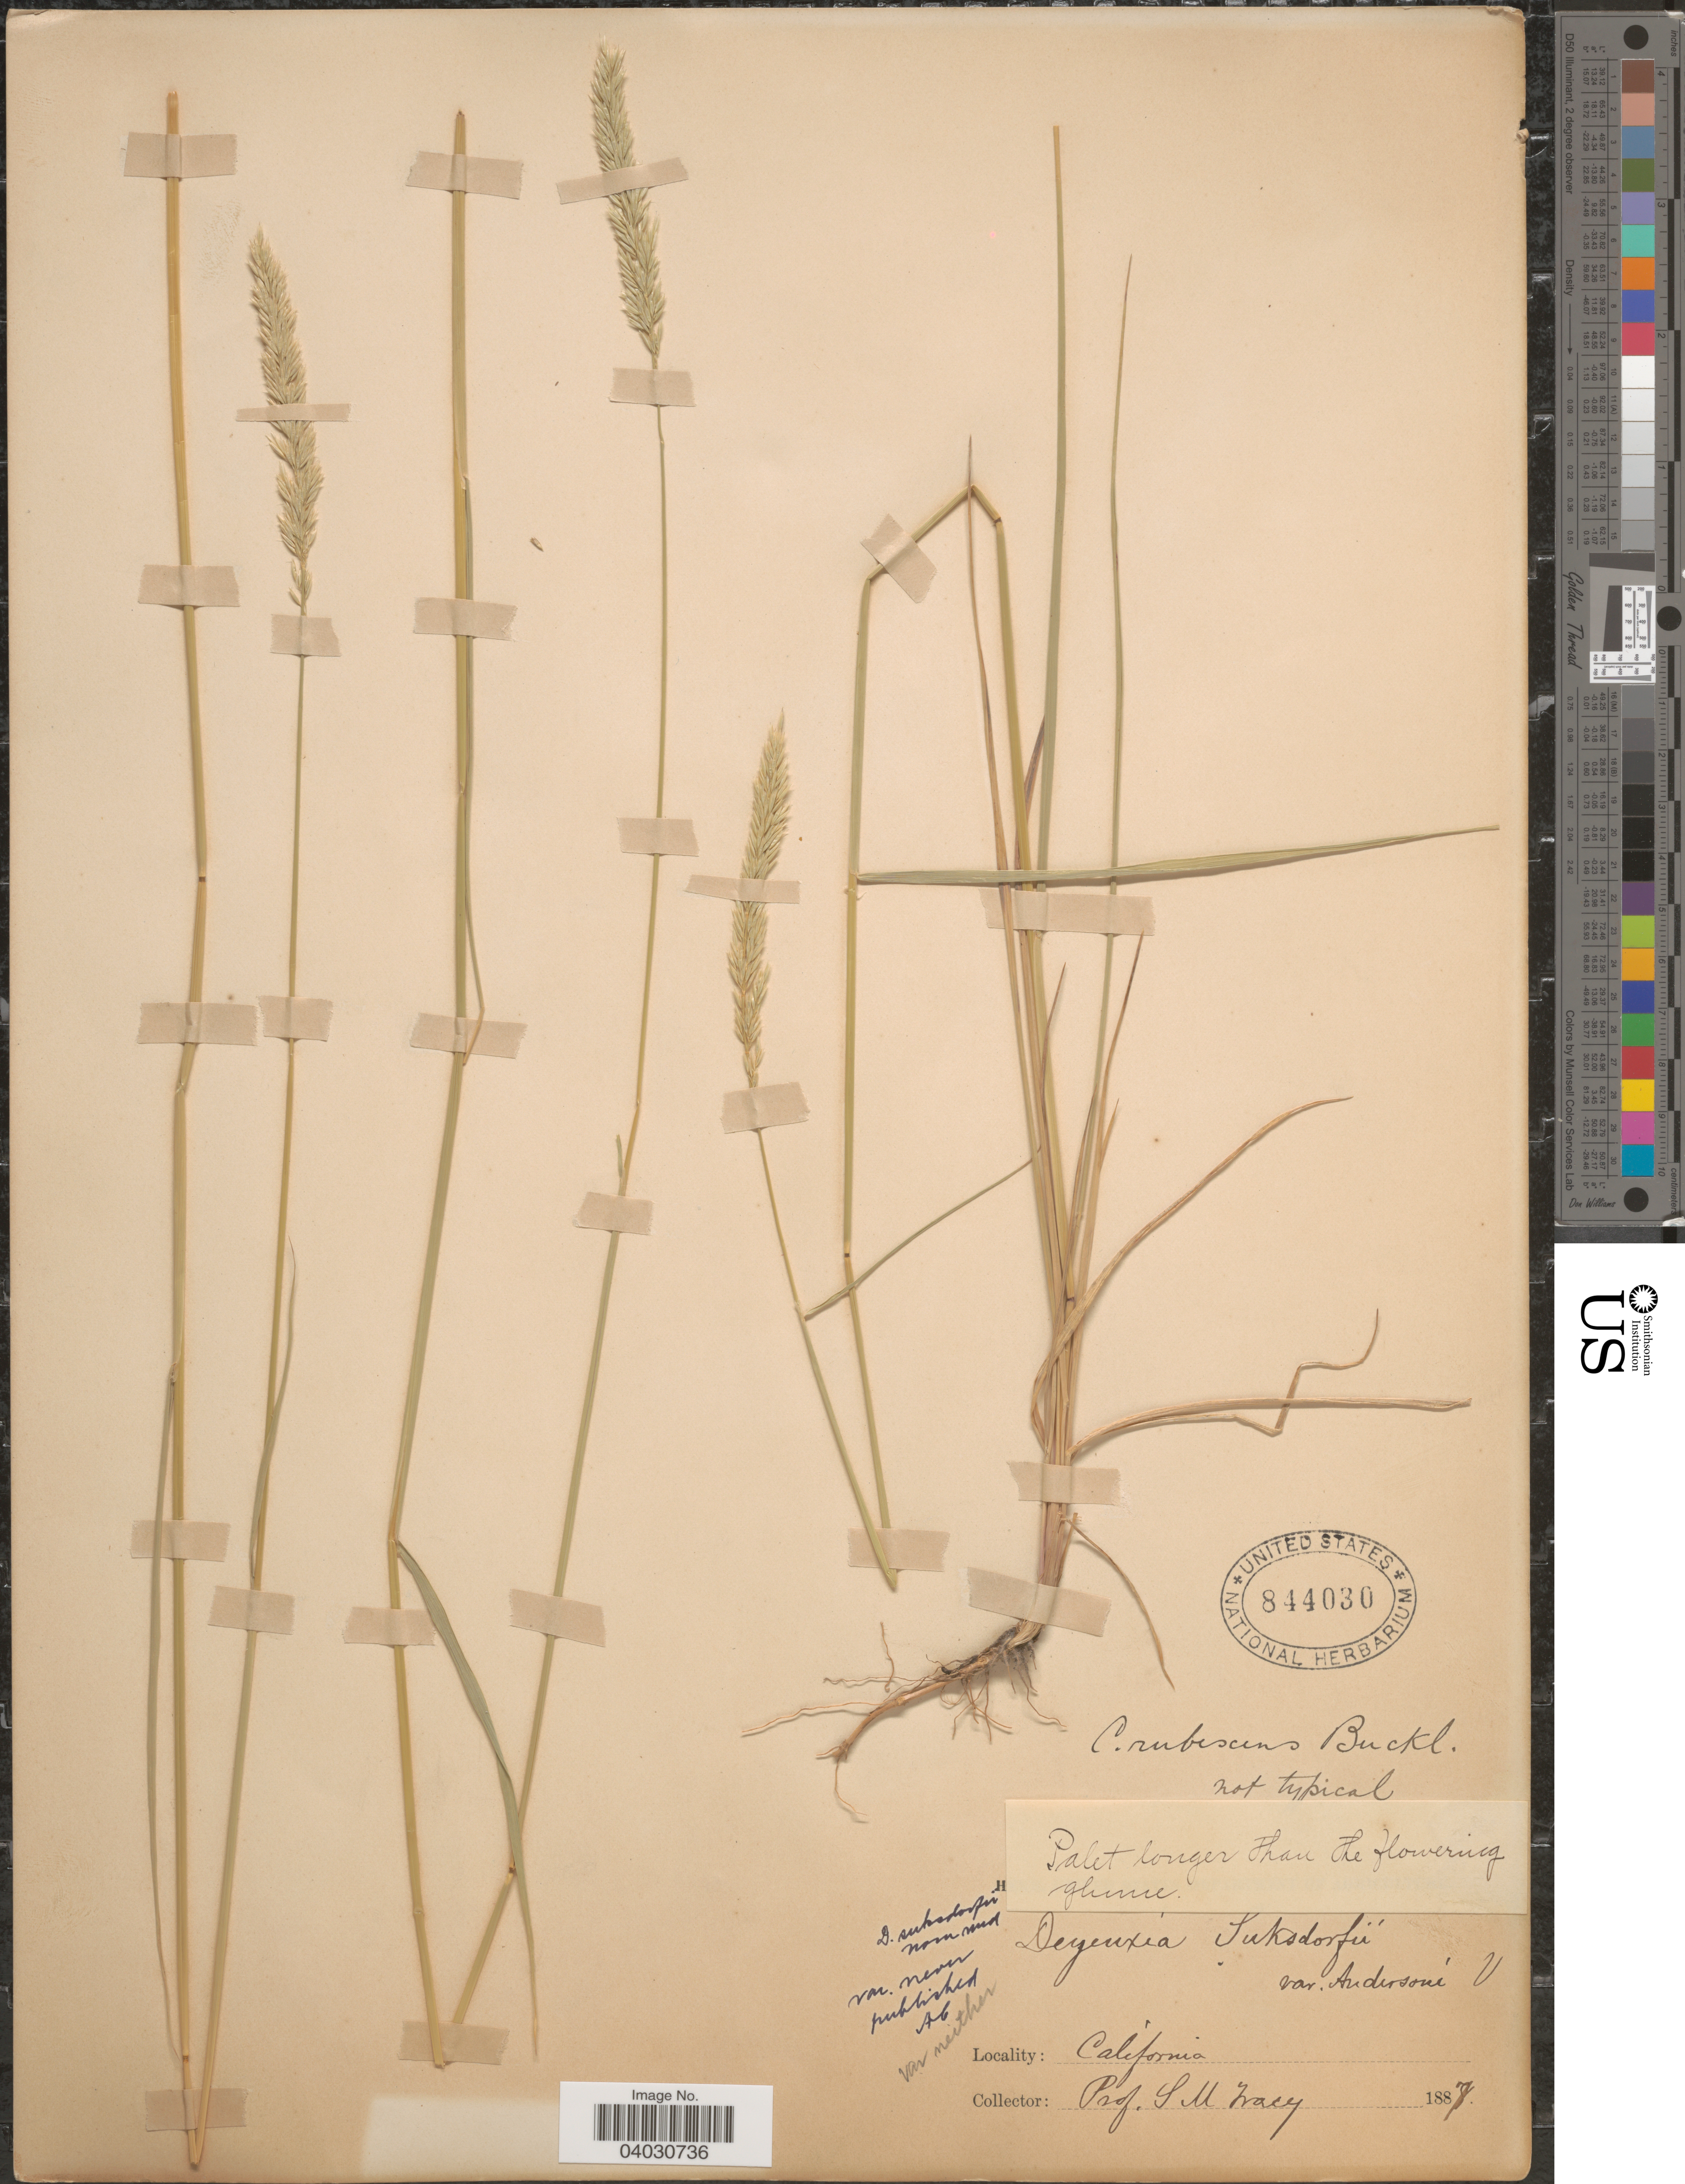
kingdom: Plantae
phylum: Tracheophyta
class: Liliopsida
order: Poales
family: Poaceae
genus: Calamagrostis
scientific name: Calamagrostis rubescens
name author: Buckley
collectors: S. M. Tracy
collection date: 1887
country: United States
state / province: California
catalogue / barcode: US 844030